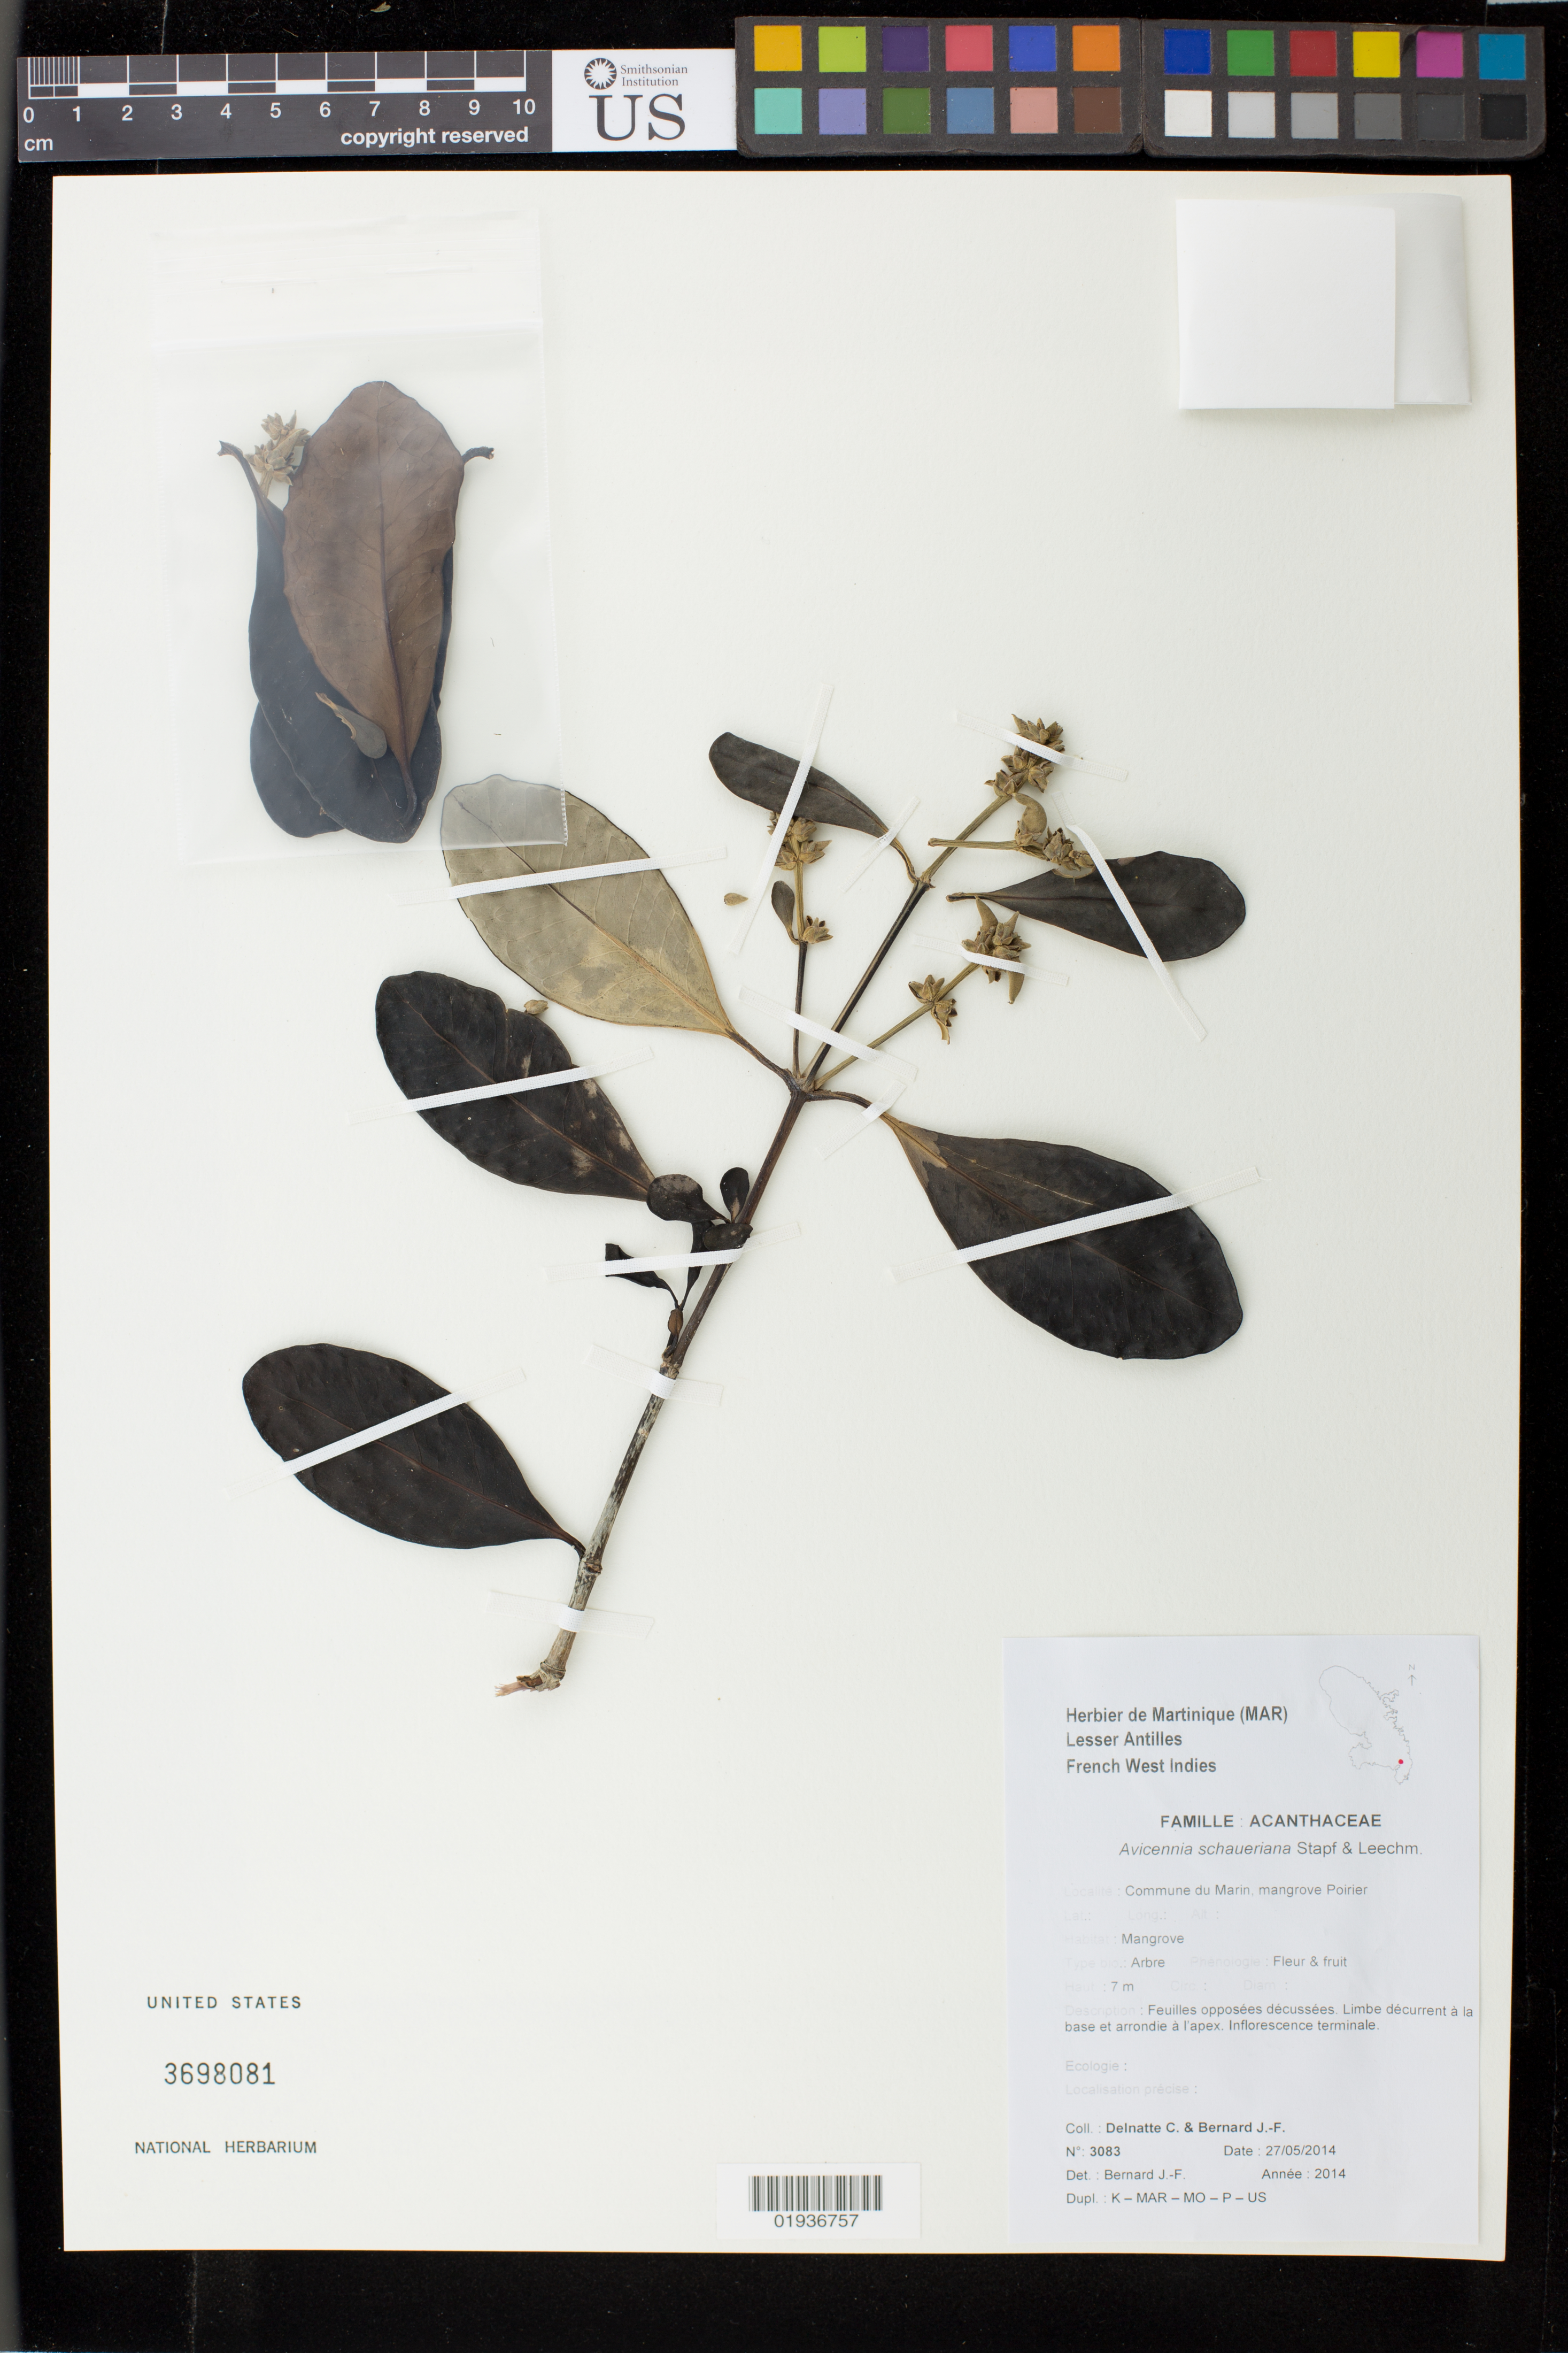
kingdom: Plantae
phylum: Tracheophyta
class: Magnoliopsida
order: Lamiales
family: Acanthaceae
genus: Avicennia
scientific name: Avicennia schaueriana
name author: Stapf ex Moldenke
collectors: C. Delnatte & J. Bernard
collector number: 3083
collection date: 2014-05-27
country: Martinique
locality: Commune du Marin, mangrove Poirier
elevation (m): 7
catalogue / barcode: US 3698081